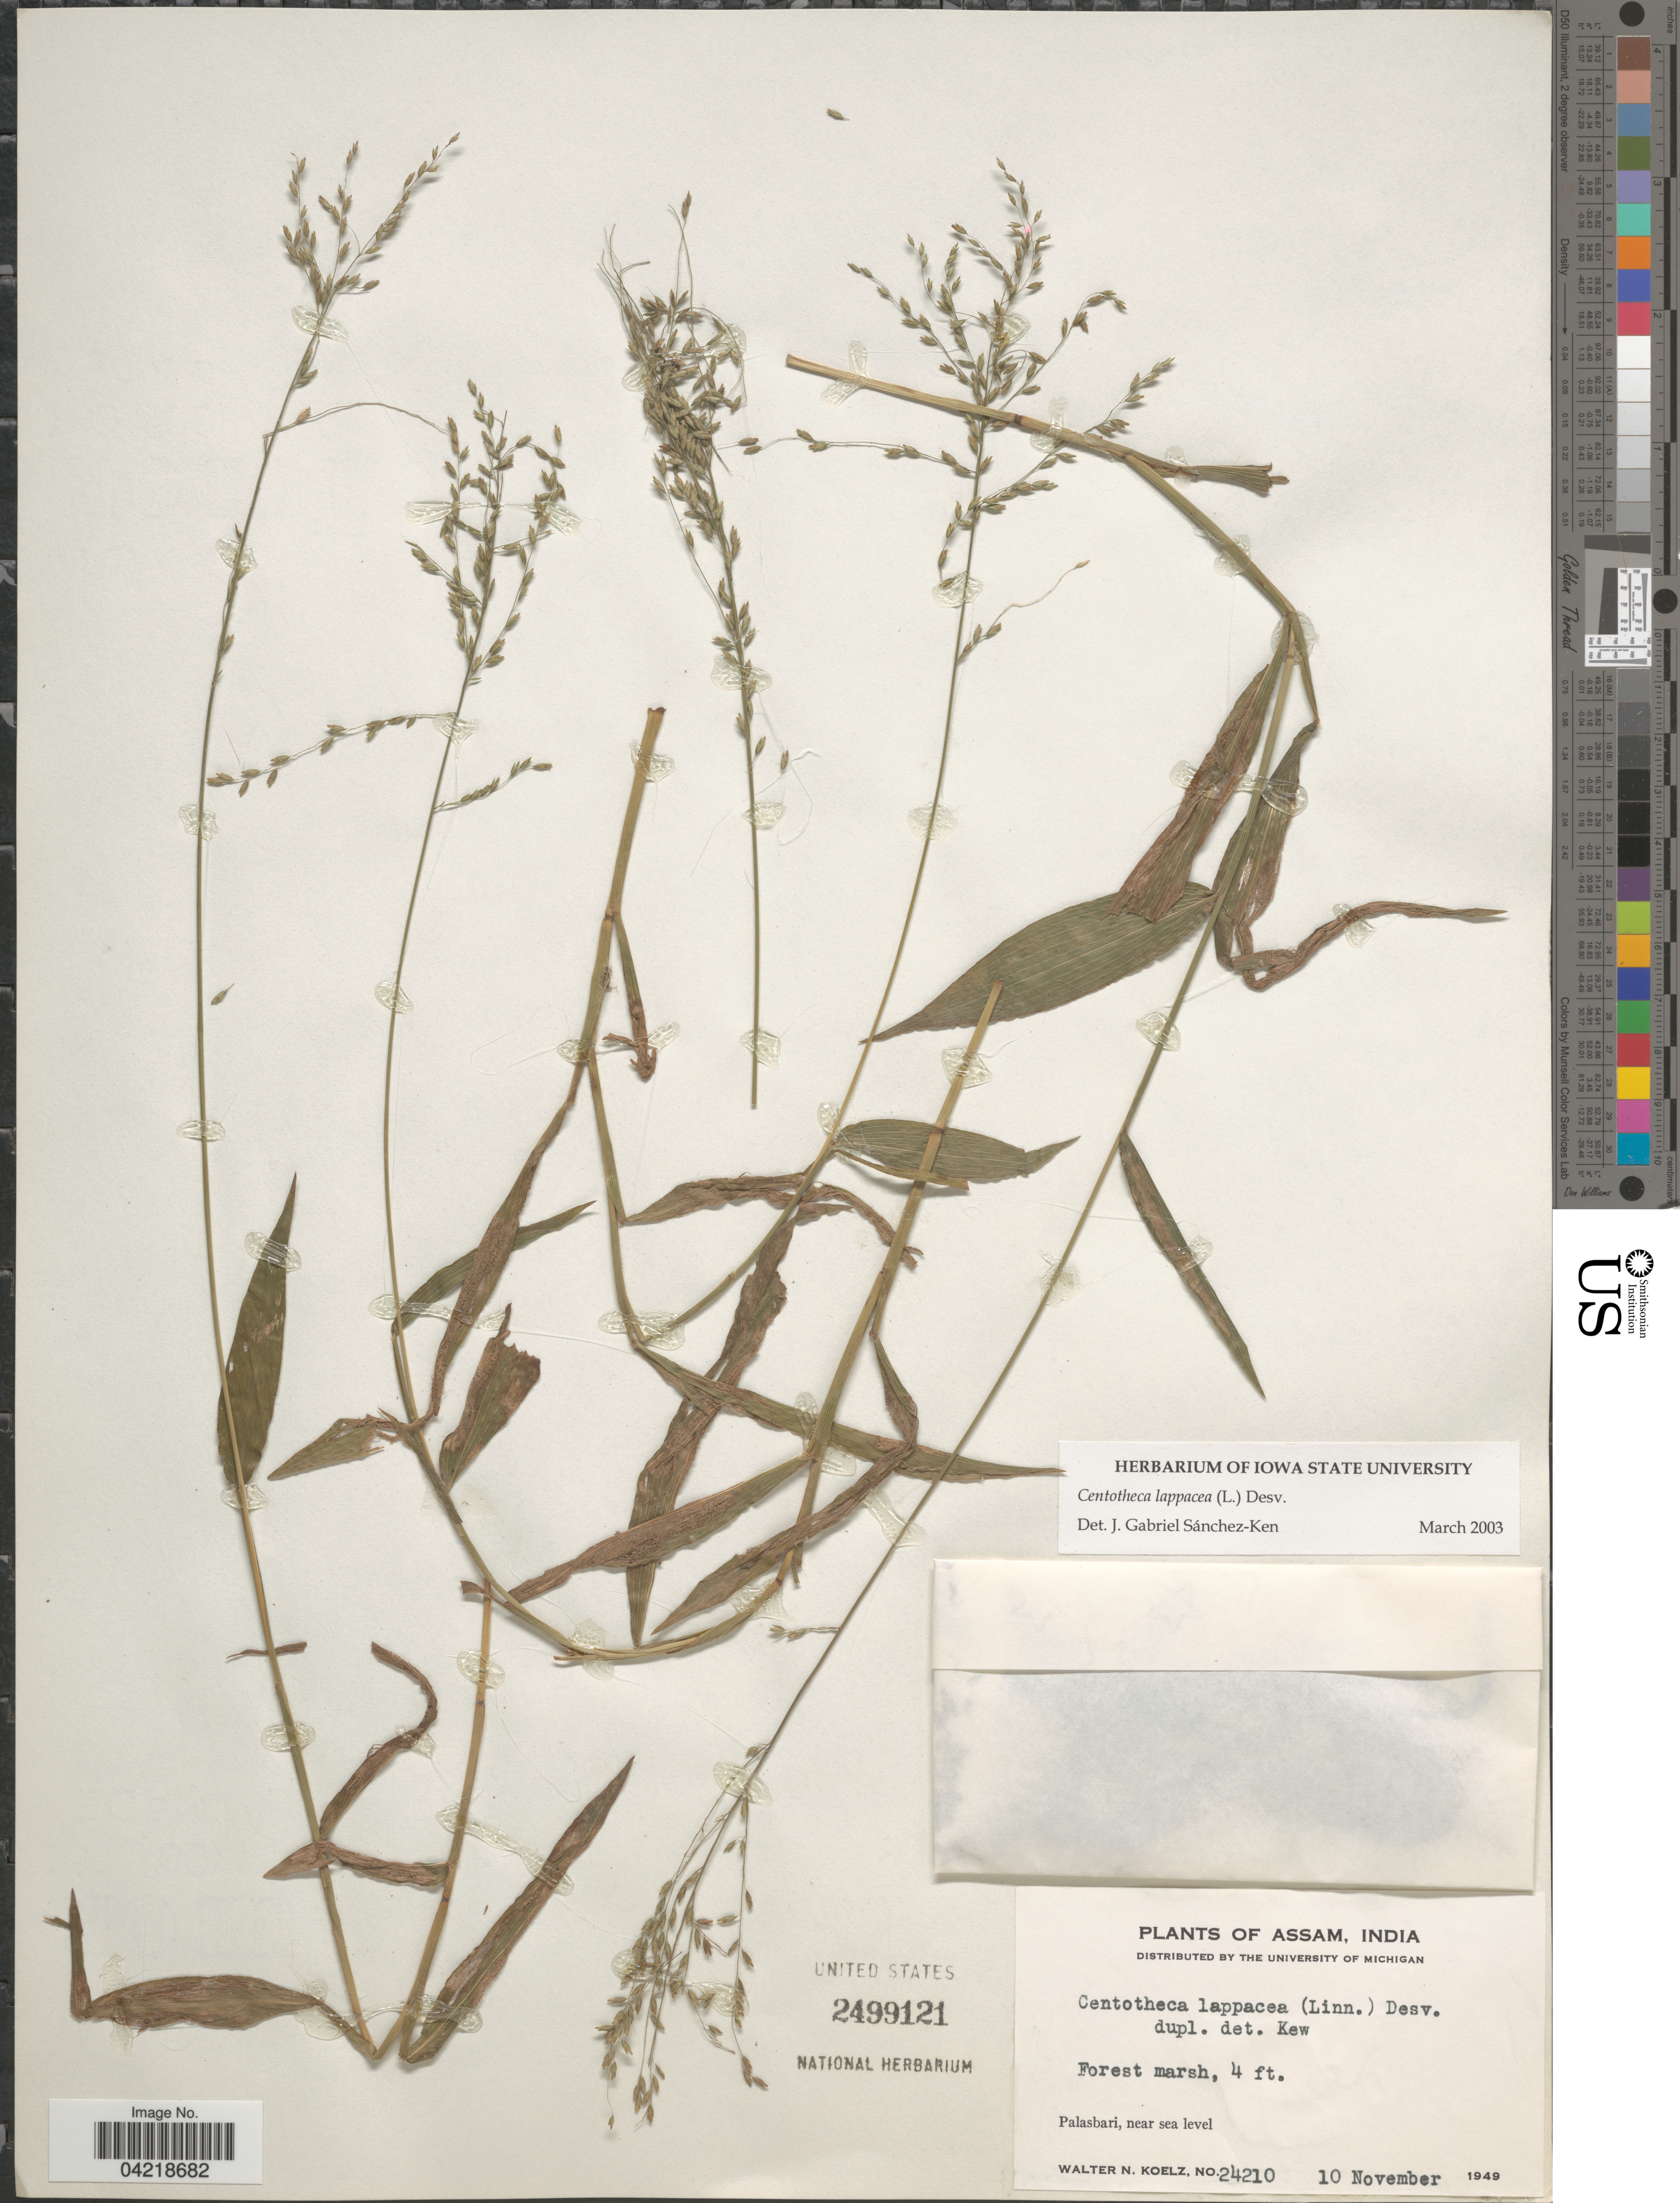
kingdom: Plantae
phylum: Tracheophyta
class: Liliopsida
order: Poales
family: Poaceae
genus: Centotheca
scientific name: Centotheca lappacea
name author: (L.) Desv.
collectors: W. N. Koelz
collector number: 24210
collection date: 1949-11-10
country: India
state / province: Assam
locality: Palasbari.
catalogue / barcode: US 2499121